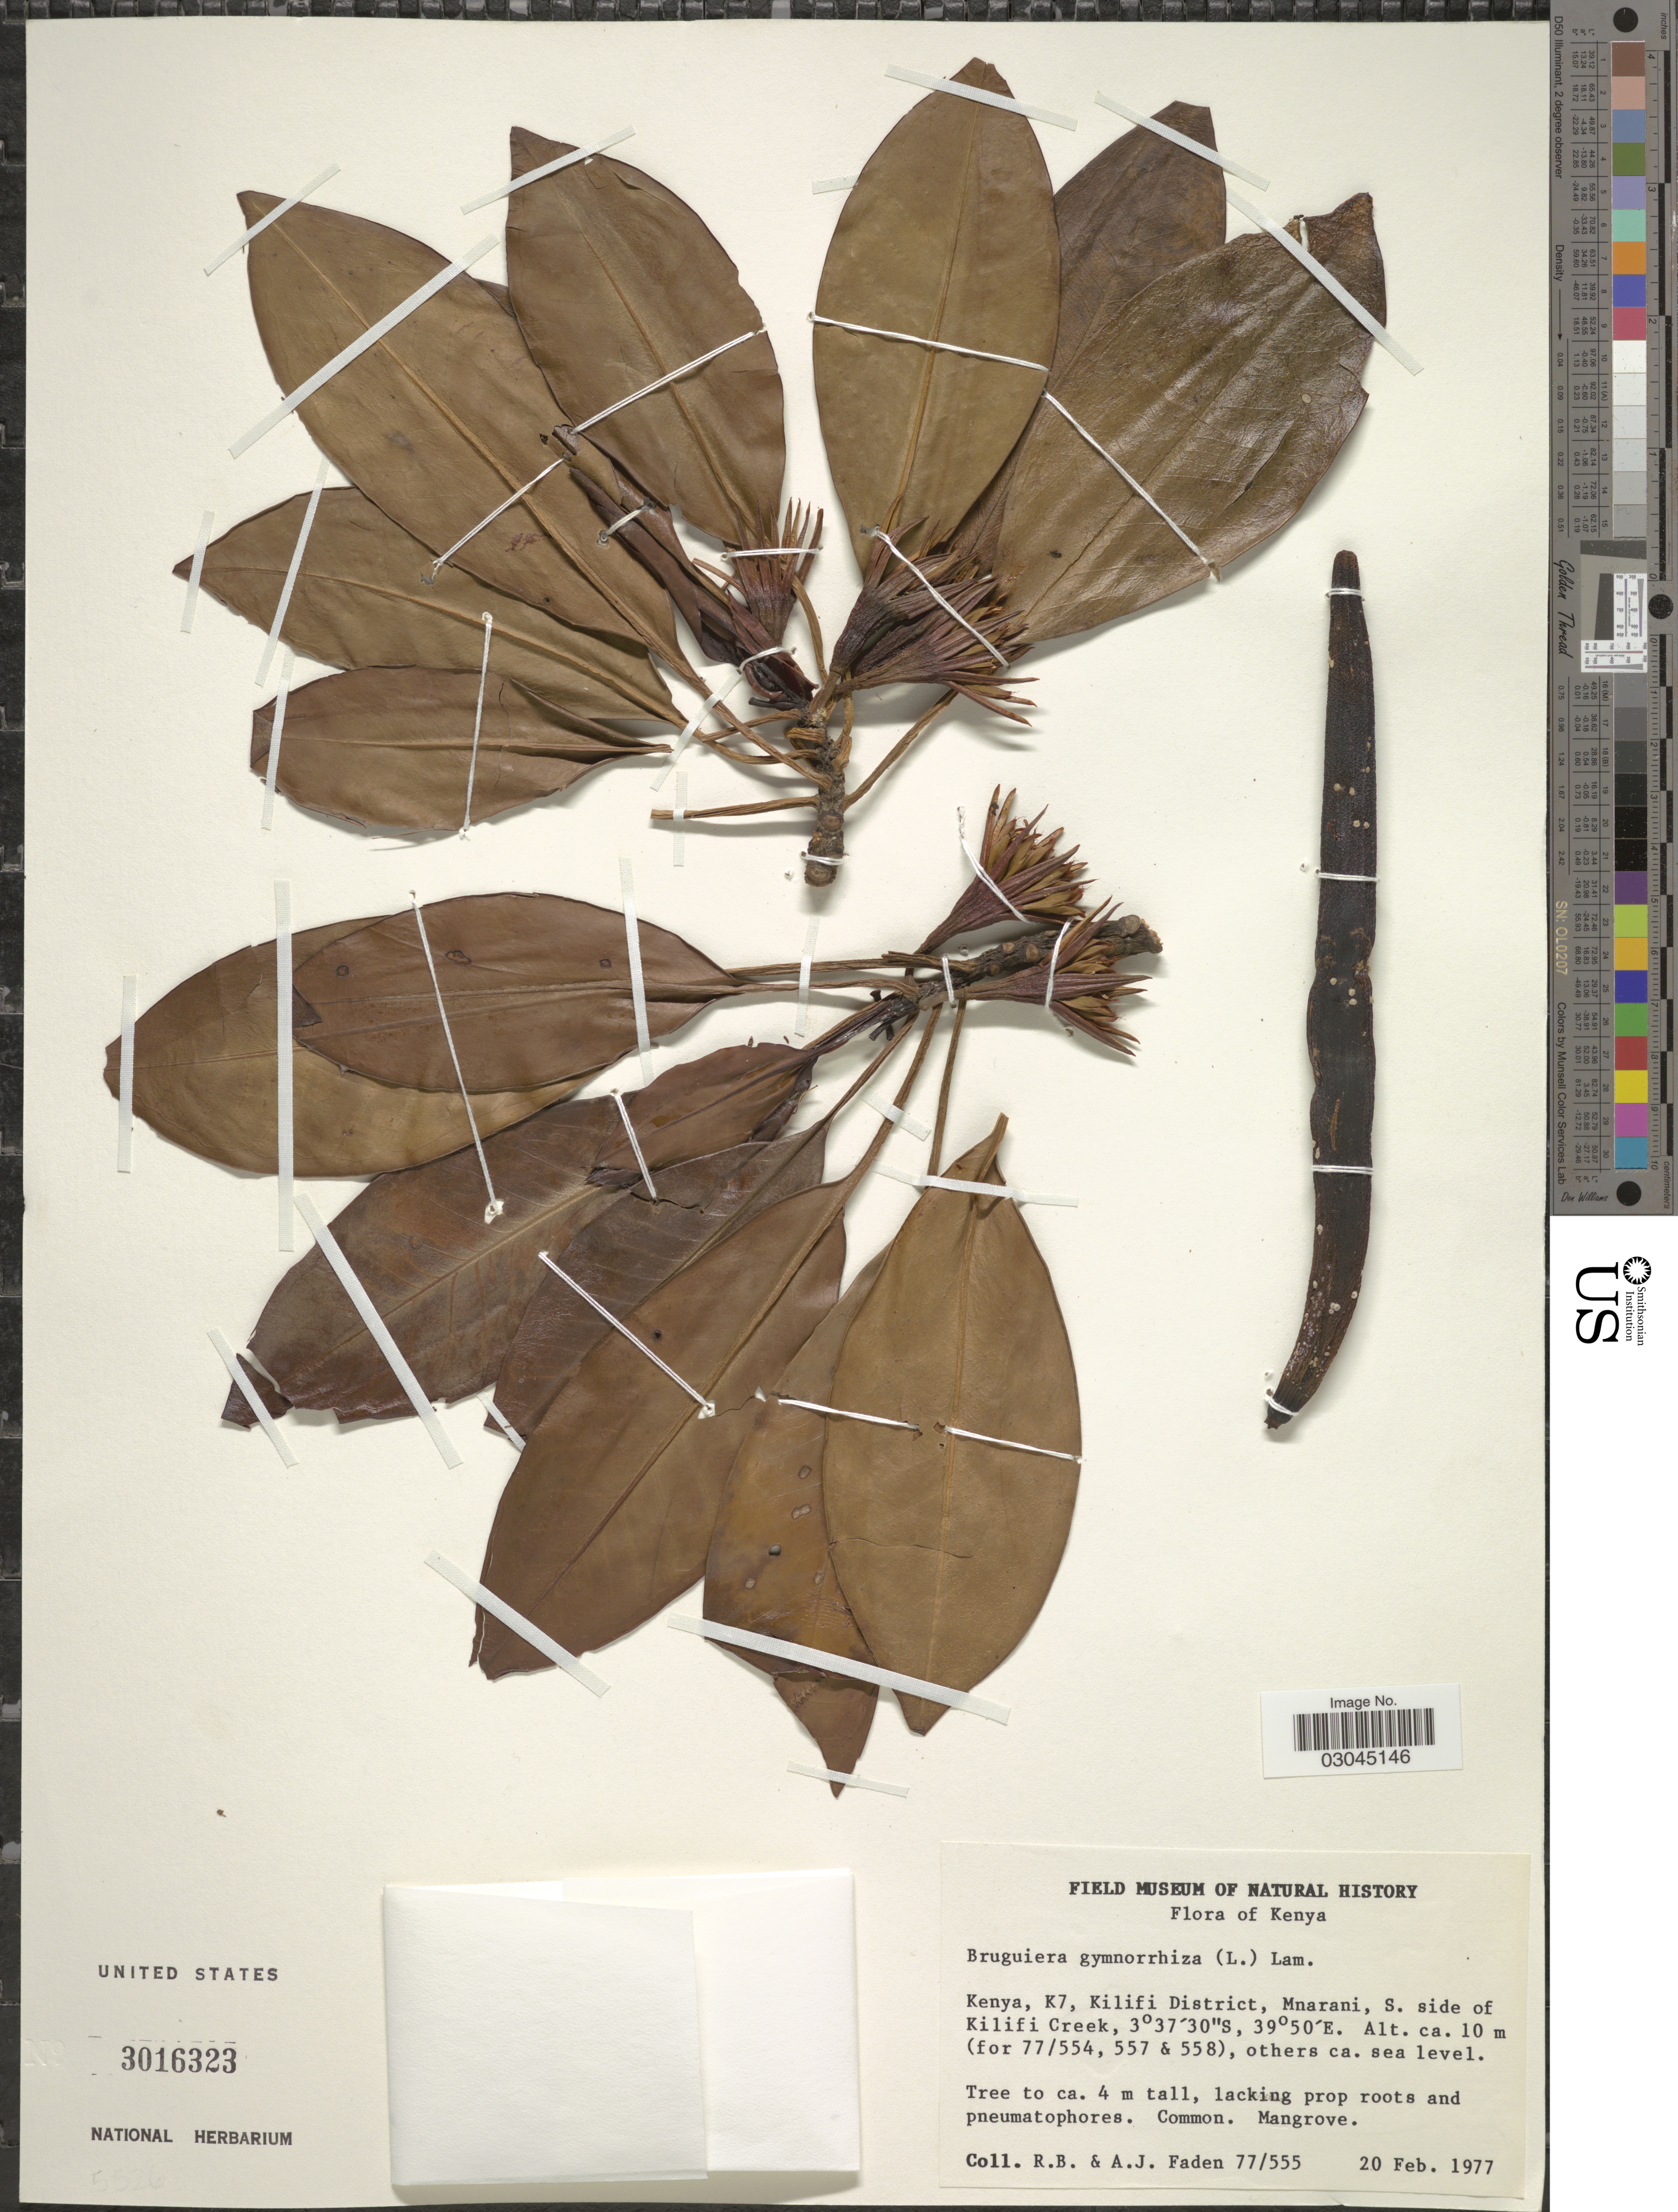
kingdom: Plantae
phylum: Tracheophyta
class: Magnoliopsida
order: Malpighiales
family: Rhizophoraceae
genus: Bruguiera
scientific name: Bruguiera gymnorhiza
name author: (L.) Savigny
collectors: R. B. Faden & A. J. Faden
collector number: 77/555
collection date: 1977-02-20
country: Kenya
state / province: Kilifi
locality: K7, Kilifi District, Mnarani, S. side of Kilifi Creek.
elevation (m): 10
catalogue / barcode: US 3016323